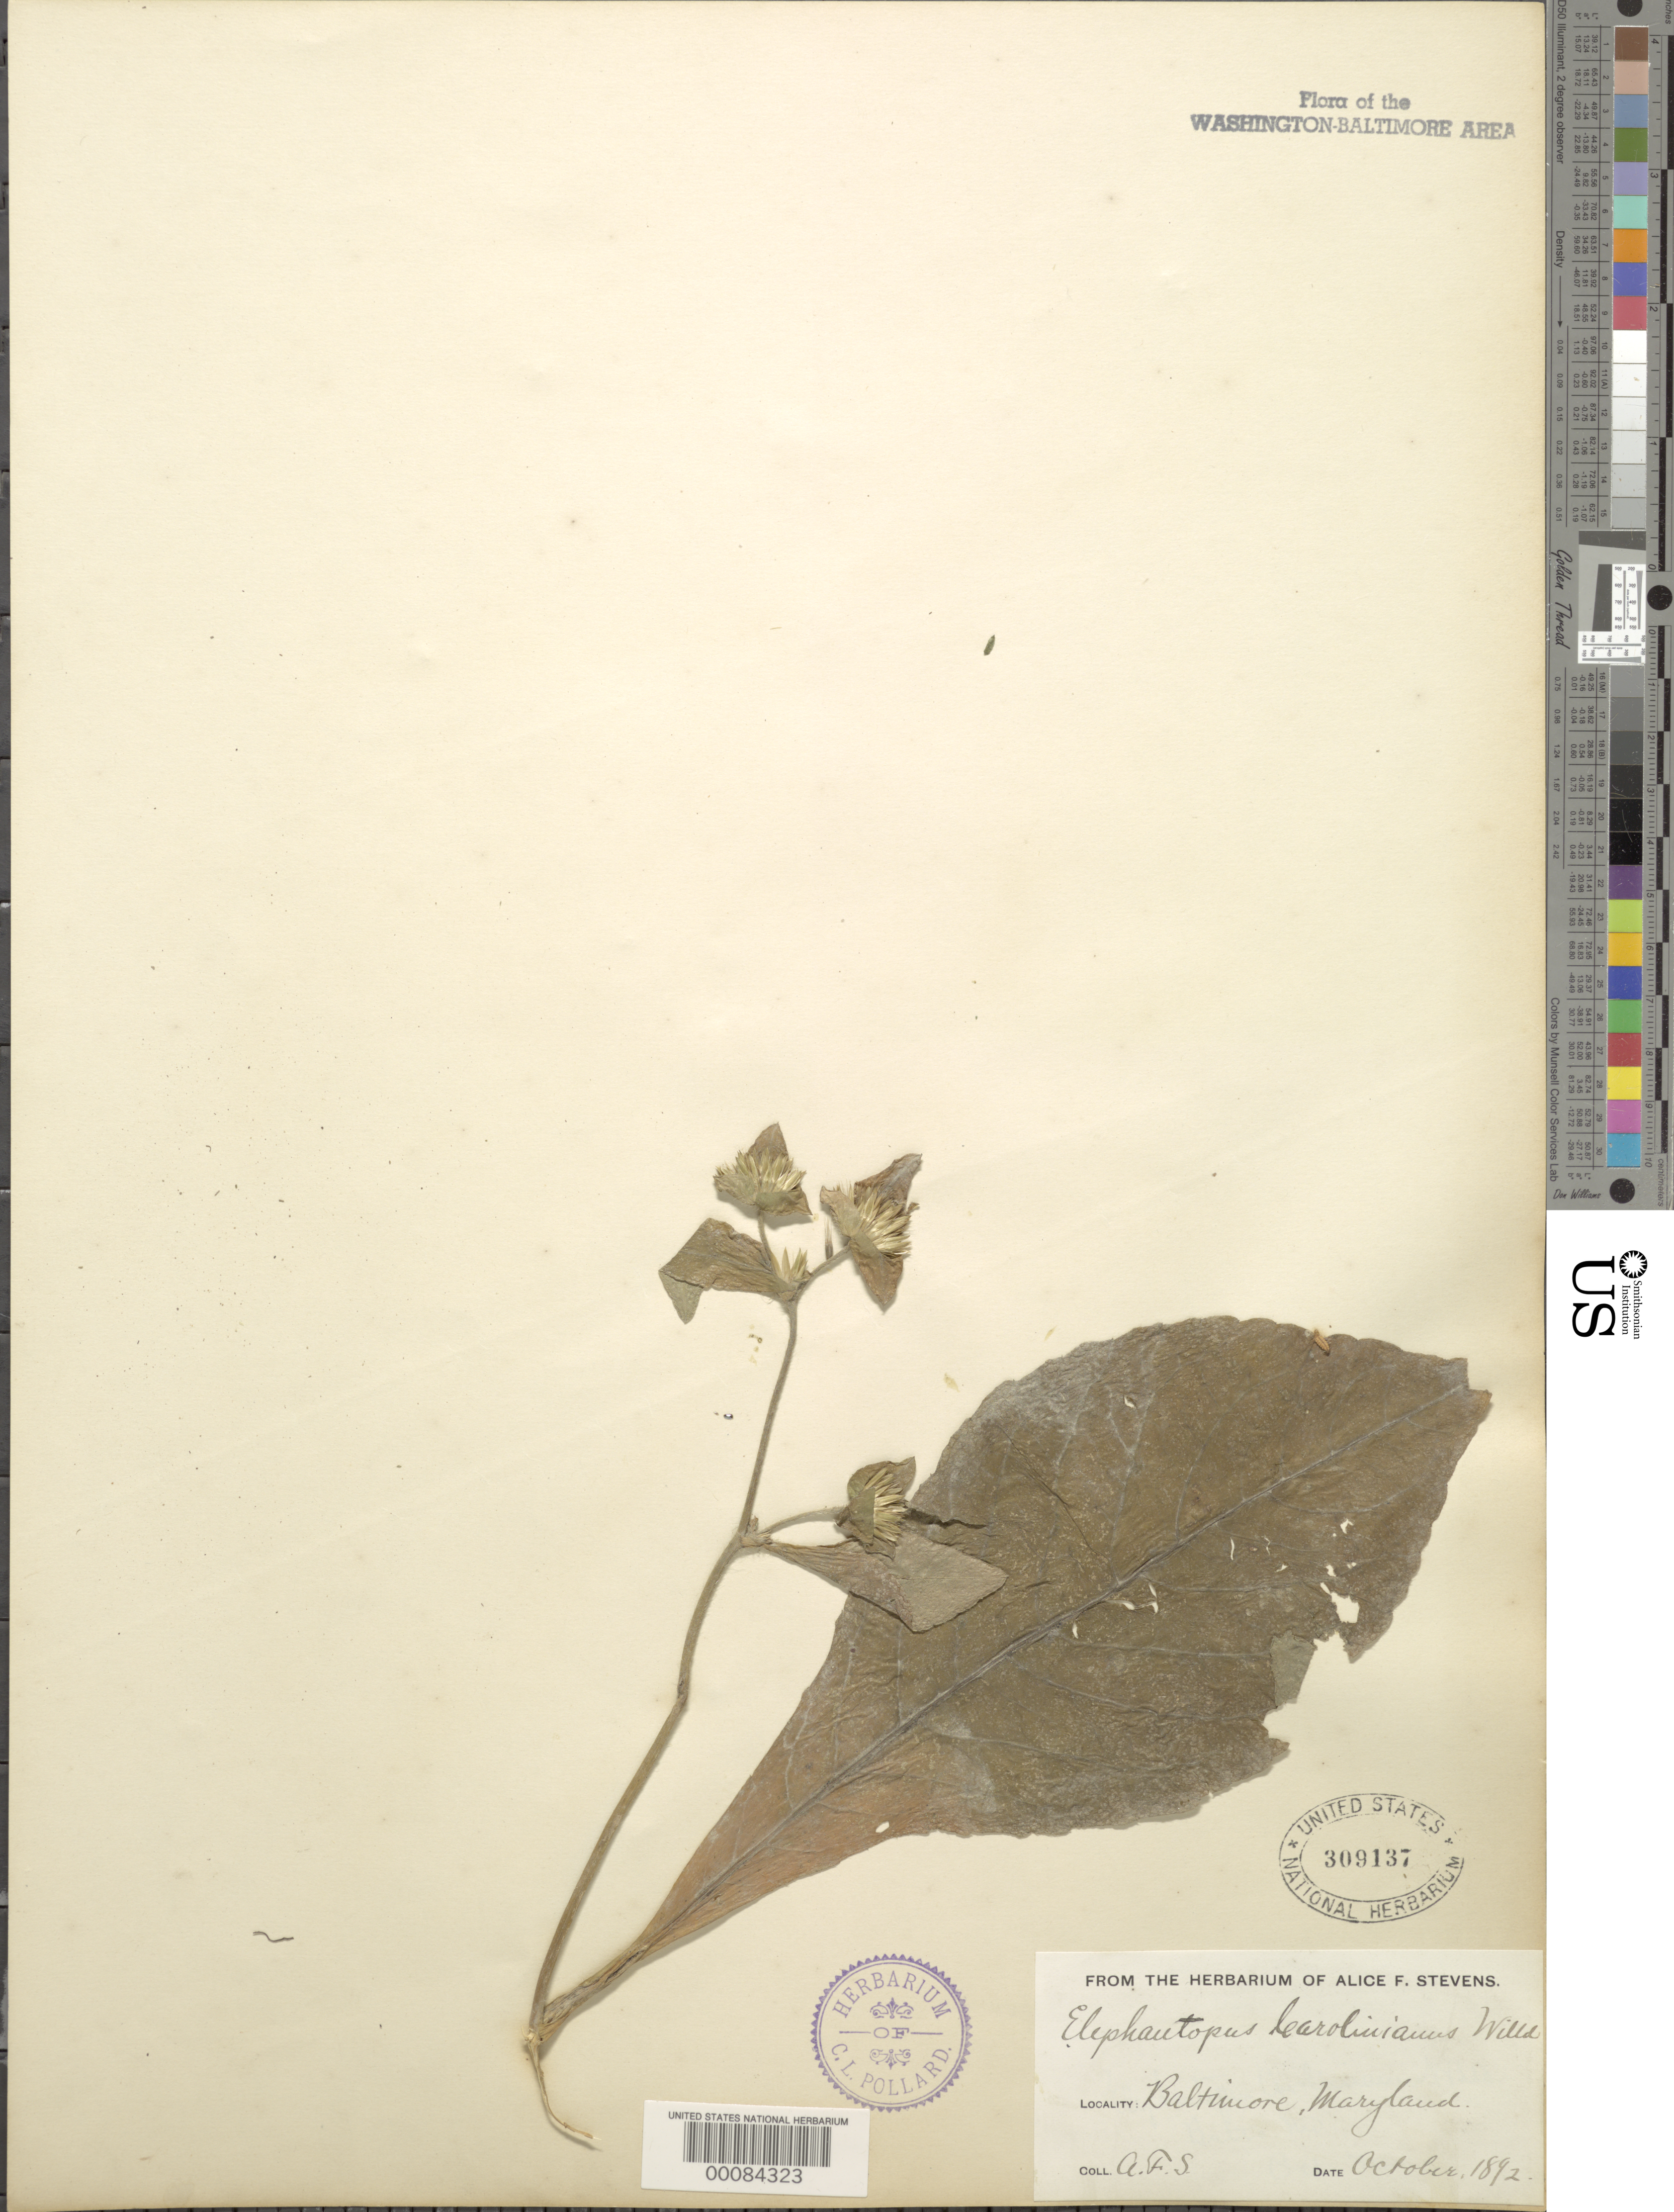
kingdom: Plantae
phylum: Tracheophyta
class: Magnoliopsida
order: Asterales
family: Asteraceae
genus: Elephantopus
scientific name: Elephantopus carolinianus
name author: Raeusch.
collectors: A. Stevens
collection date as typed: Oct 1892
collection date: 1892-10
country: United States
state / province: Maryland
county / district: City of Baltimore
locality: Baltimore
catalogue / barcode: US 309137